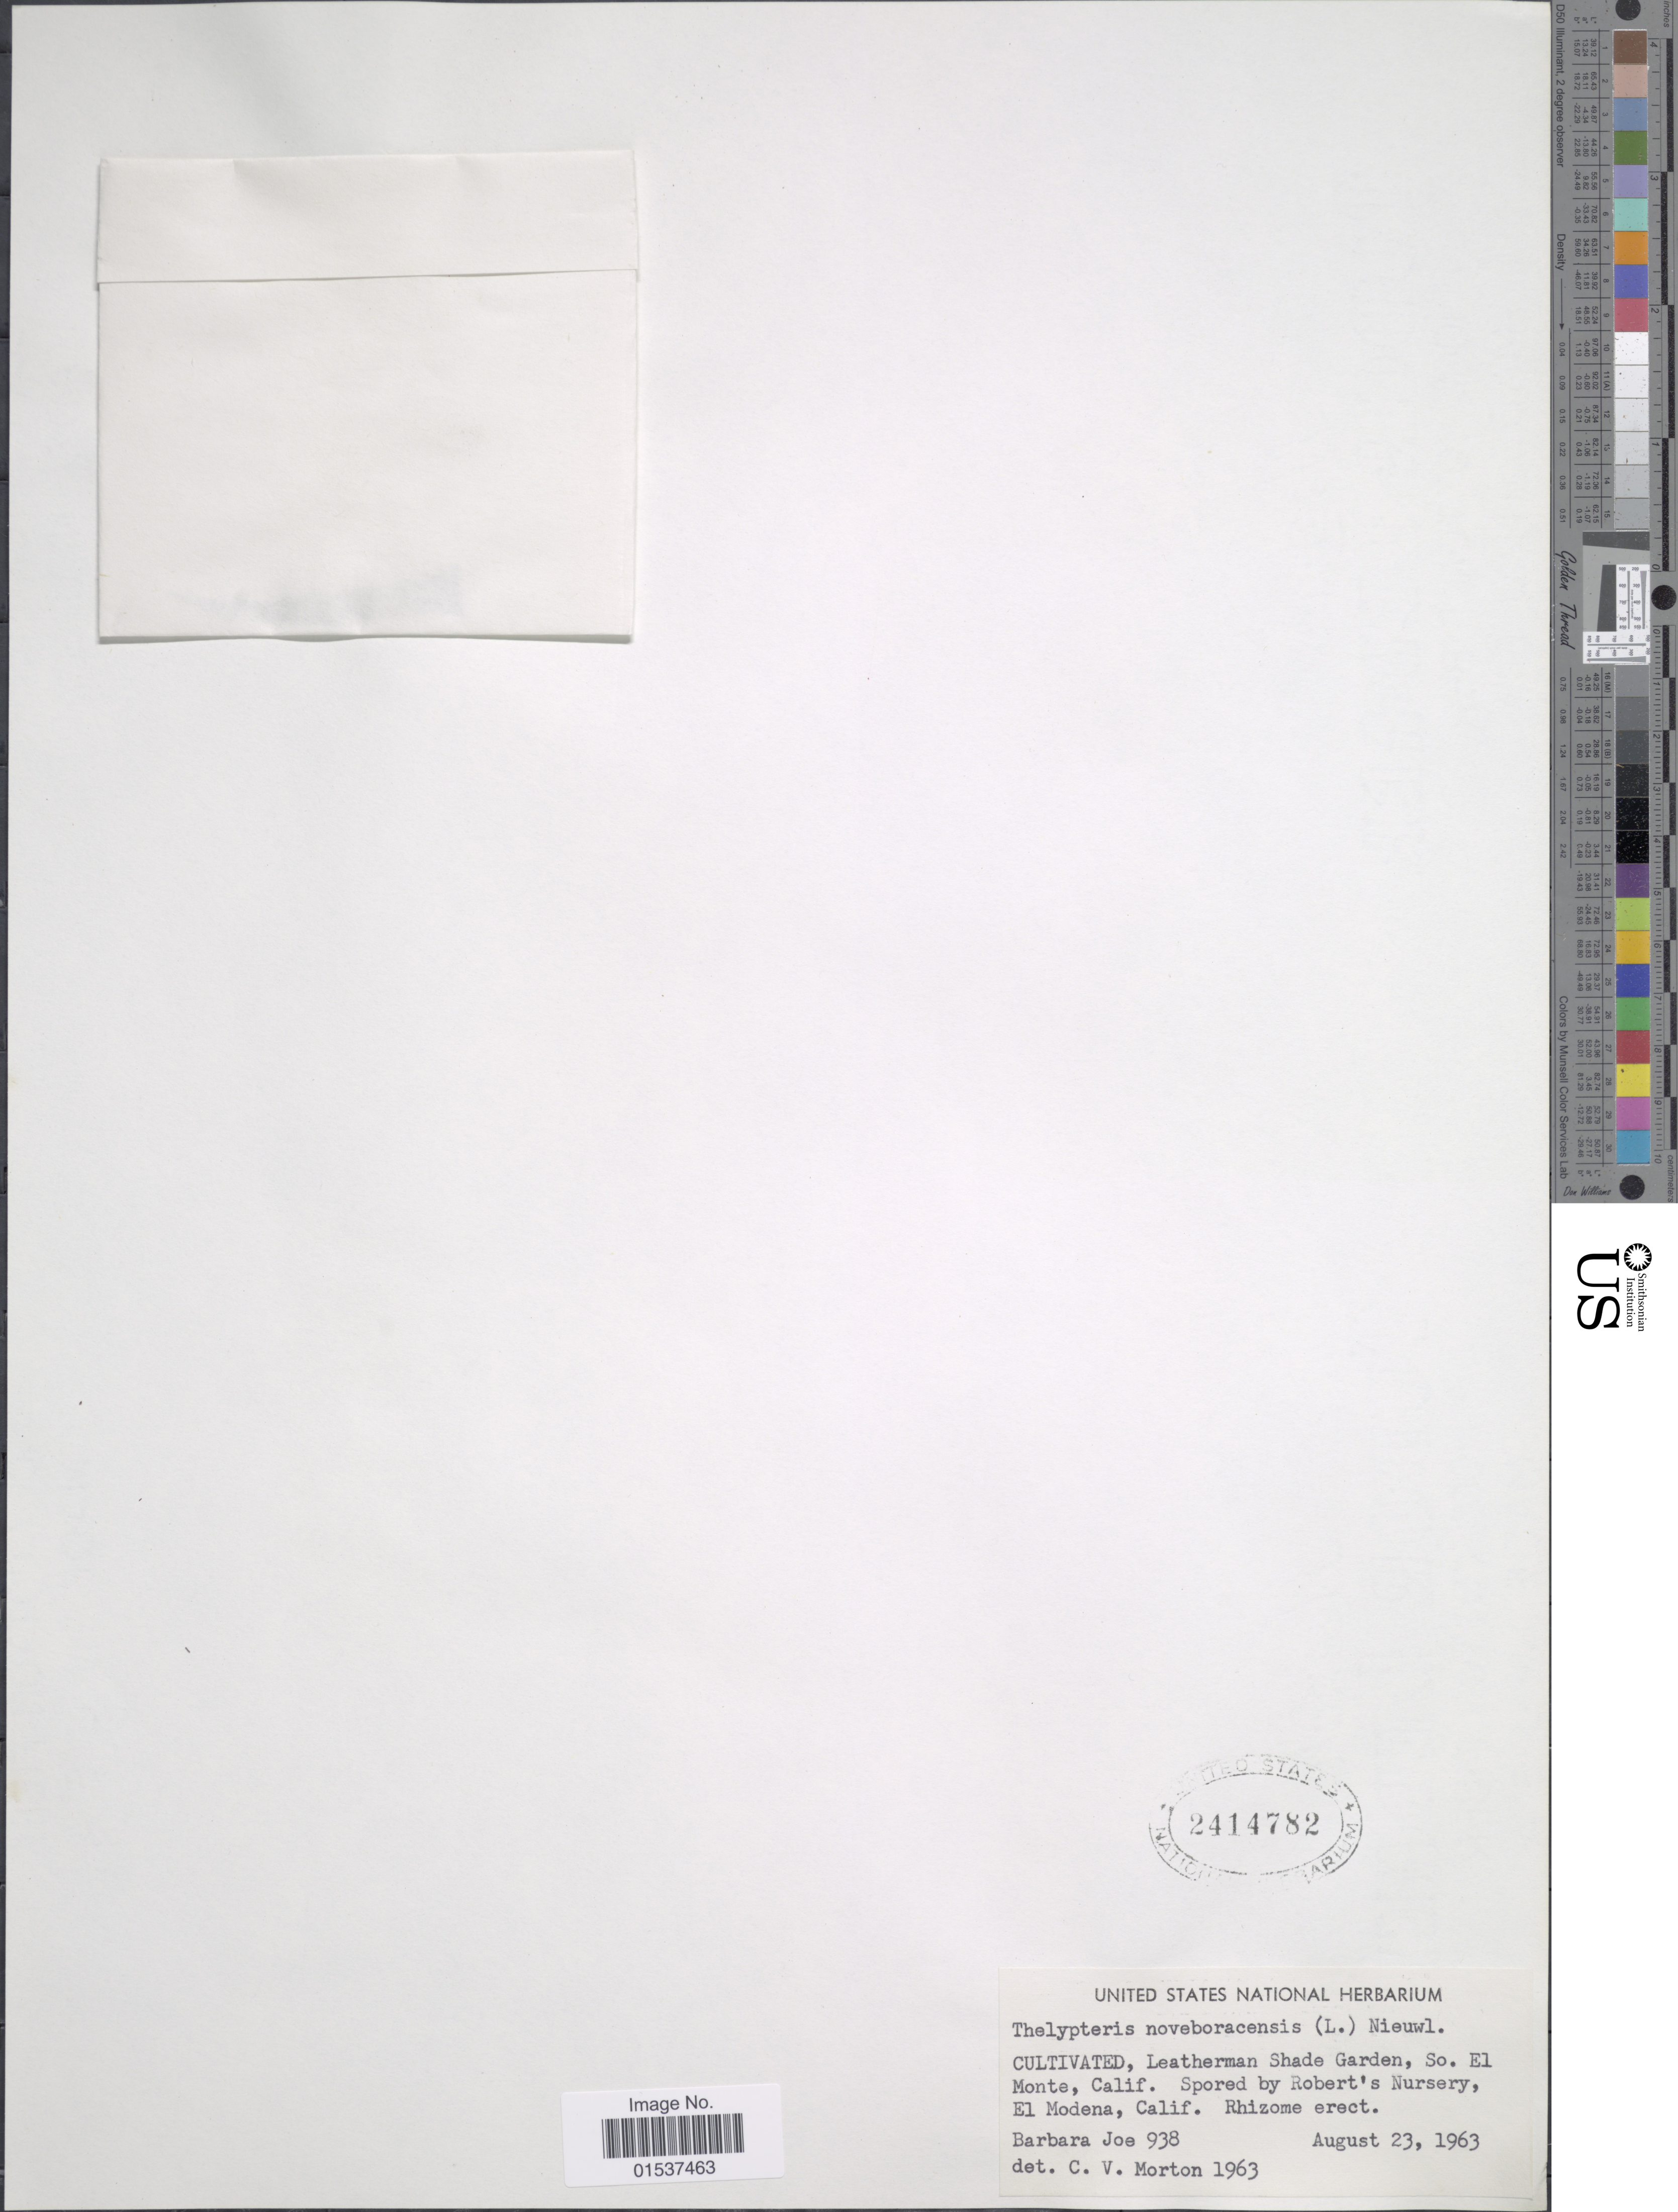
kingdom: Plantae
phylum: Tracheophyta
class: Polypodiopsida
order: Polypodiales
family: Thelypteridaceae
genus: Parathelypteris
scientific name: Parathelypteris noveboracensis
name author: (L.) Ching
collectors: B. Joe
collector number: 938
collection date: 1963-08-23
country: United States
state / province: California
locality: Leatherman Shade Garden, So. El Monte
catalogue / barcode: US 2414782